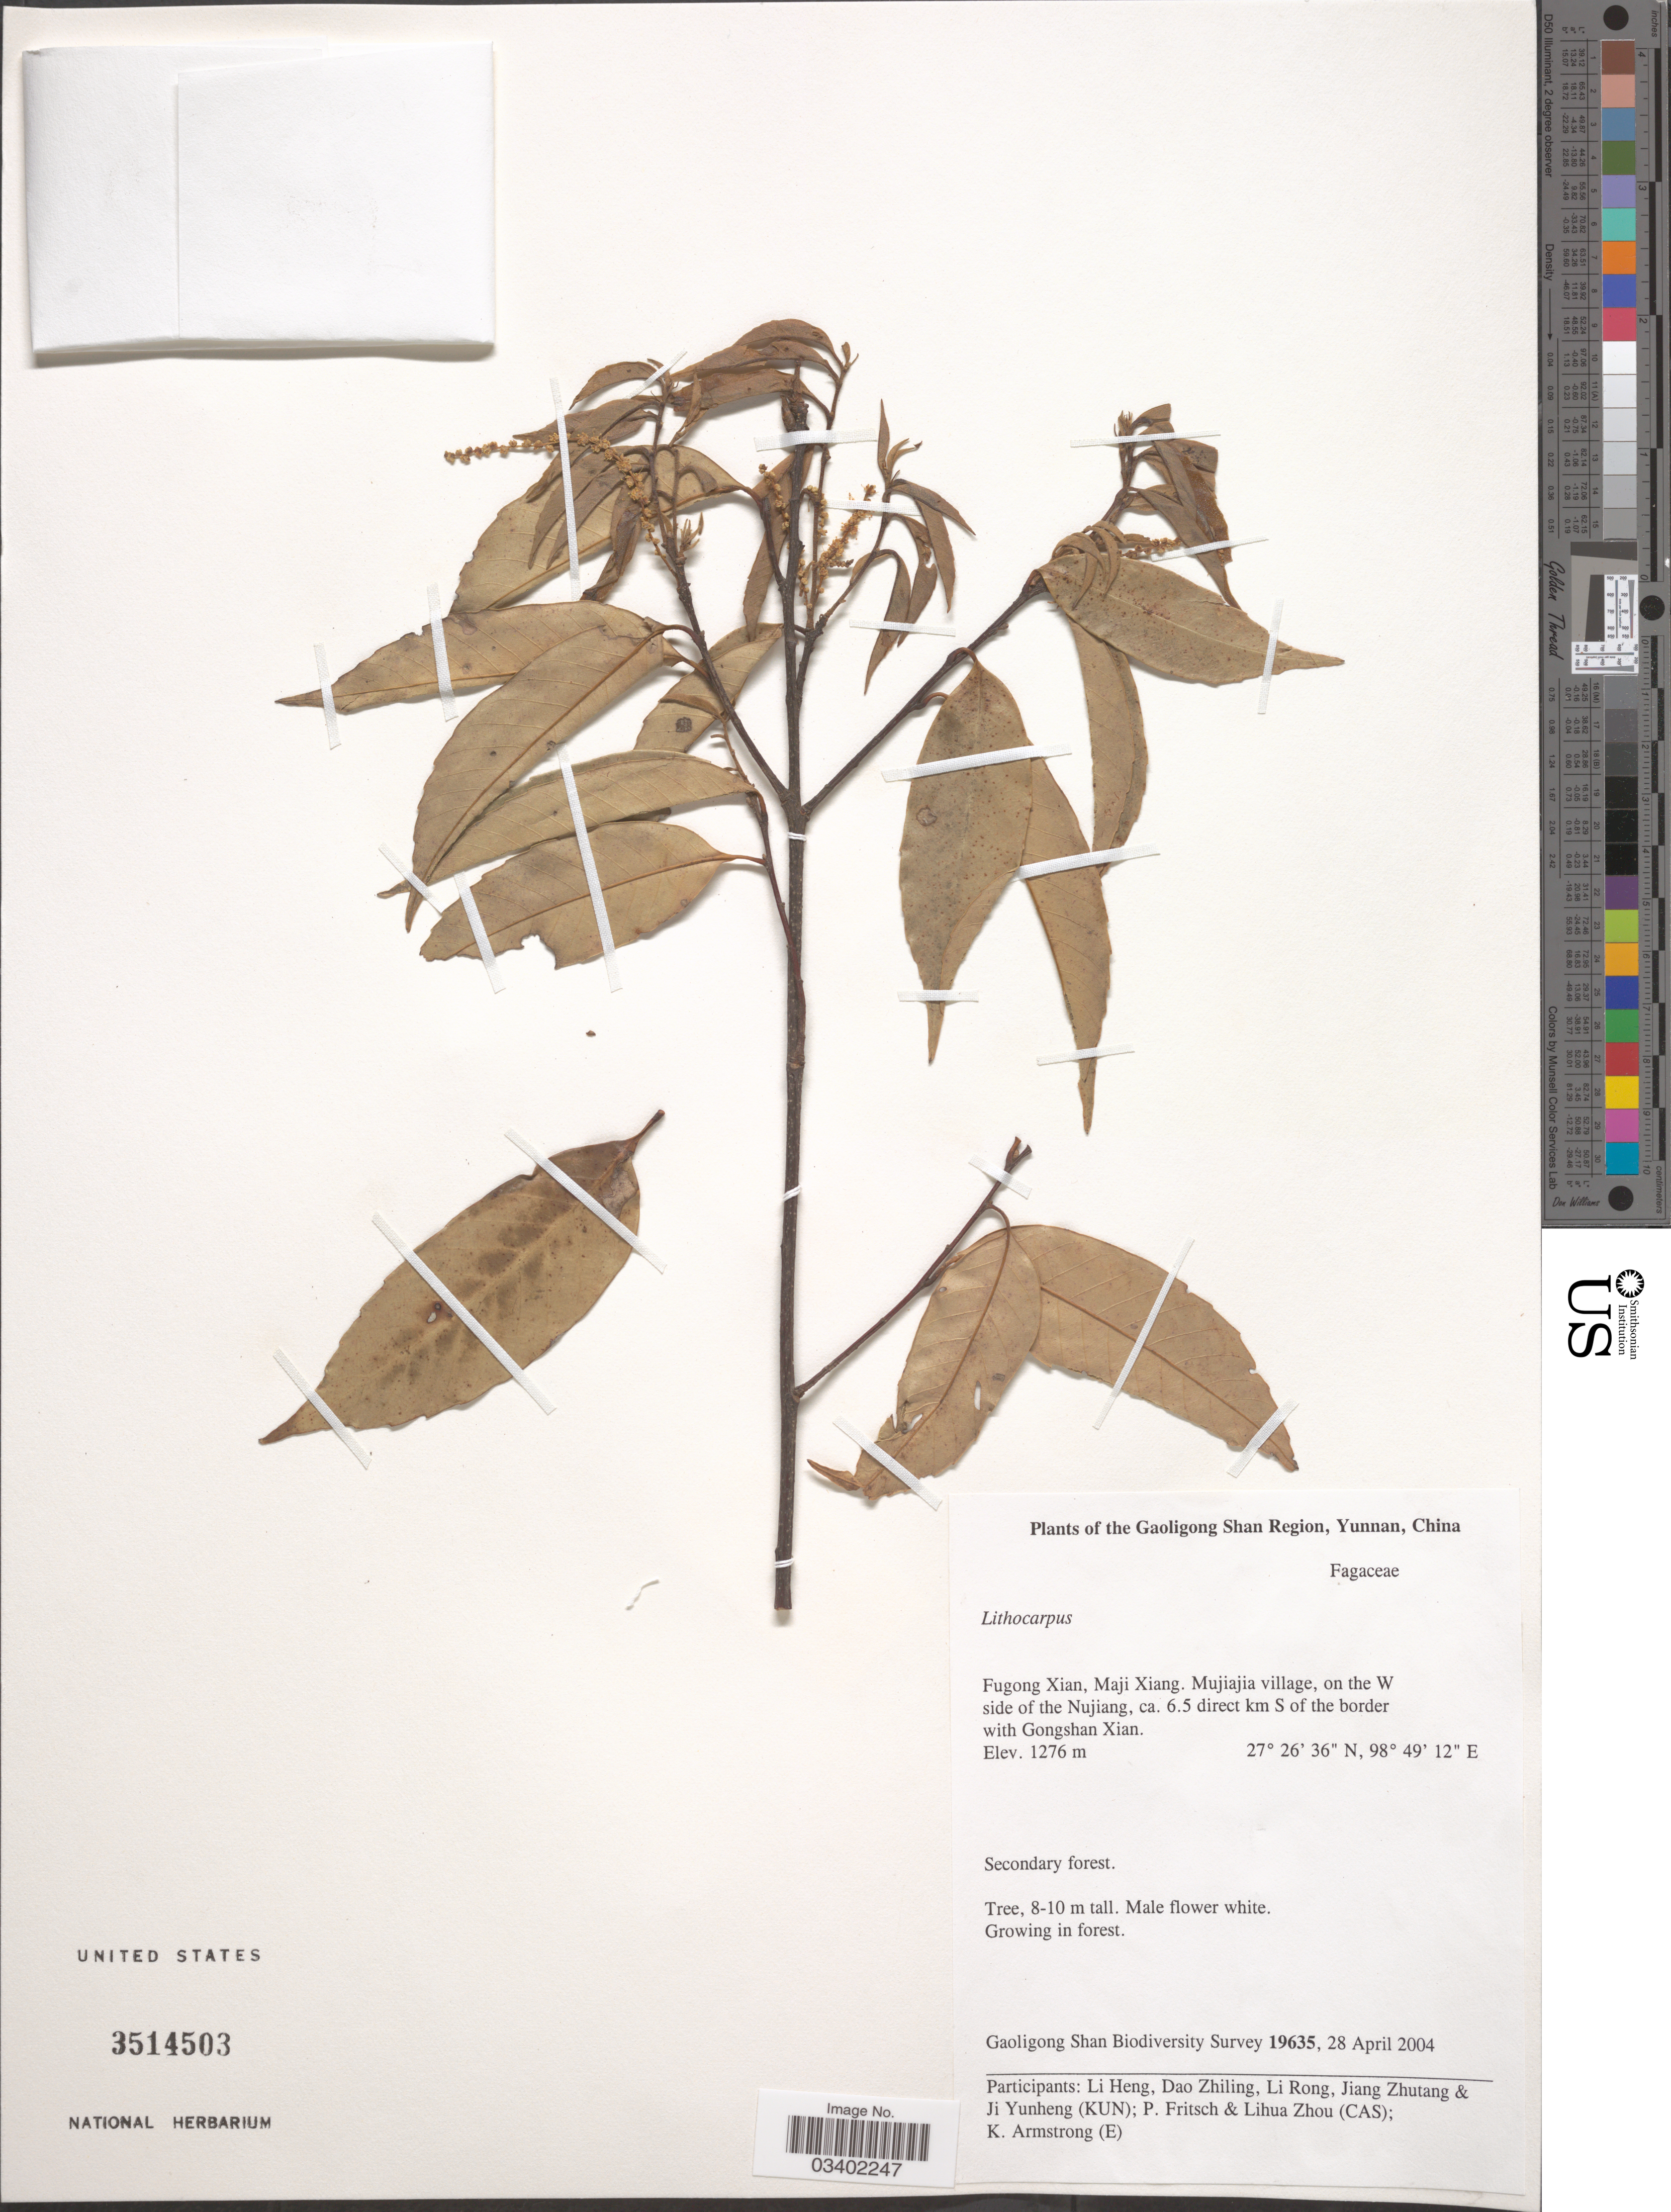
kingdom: Plantae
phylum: Tracheophyta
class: Magnoliopsida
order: Fagales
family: Fagaceae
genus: Lithocarpus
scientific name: Lithocarpus sp.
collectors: L. Heng, D. Zhiling, L. Rong, J. Zhutang & et al.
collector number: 19635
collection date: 2004-04-28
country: China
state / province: Yunnan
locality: Gaoligong Sha Region. Fugong Xian, Maji Xiang. Mujiajia village, on the W side of the Nujiang, ca. 6.5 direct km S of the border with Gongshan Xian.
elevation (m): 1276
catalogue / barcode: US 3514503